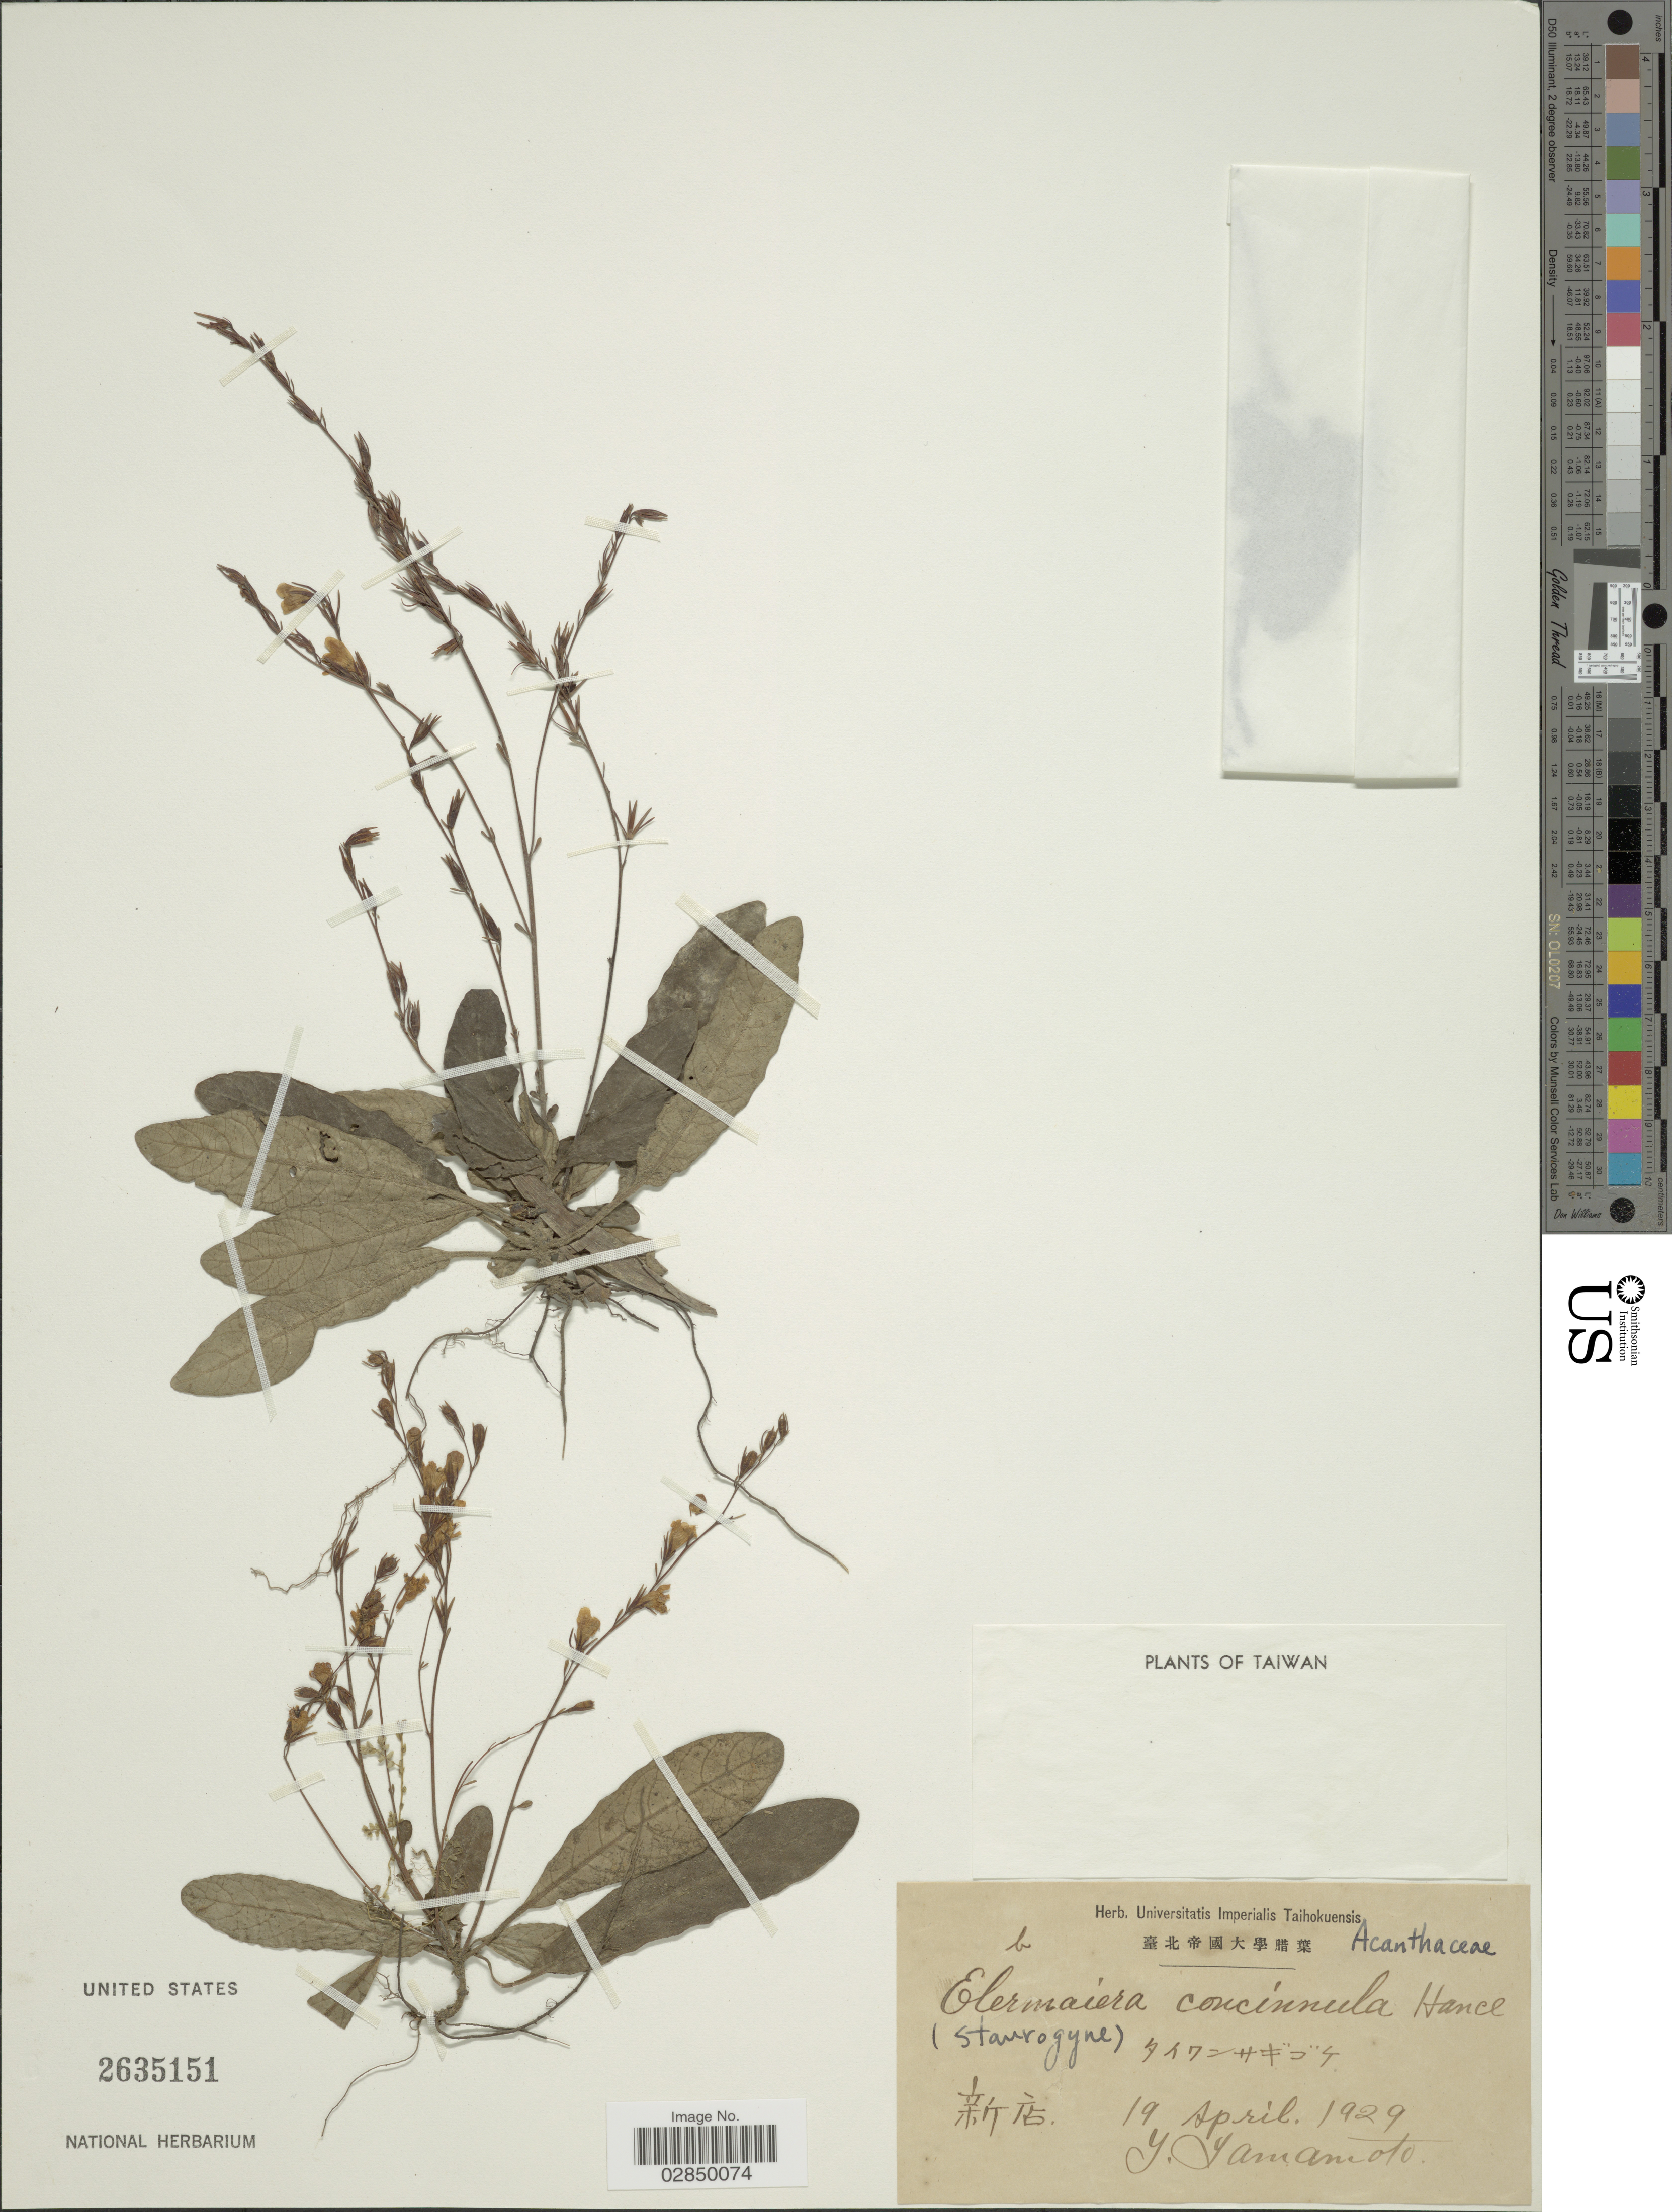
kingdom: Plantae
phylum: Tracheophyta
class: Magnoliopsida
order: Lamiales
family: Acanthaceae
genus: Staurogyne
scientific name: Staurogyne concinnula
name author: (Hance) Kuntze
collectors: Y. Yamamoto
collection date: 1929-04-19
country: Taiwan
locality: X.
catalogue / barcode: US 2635151